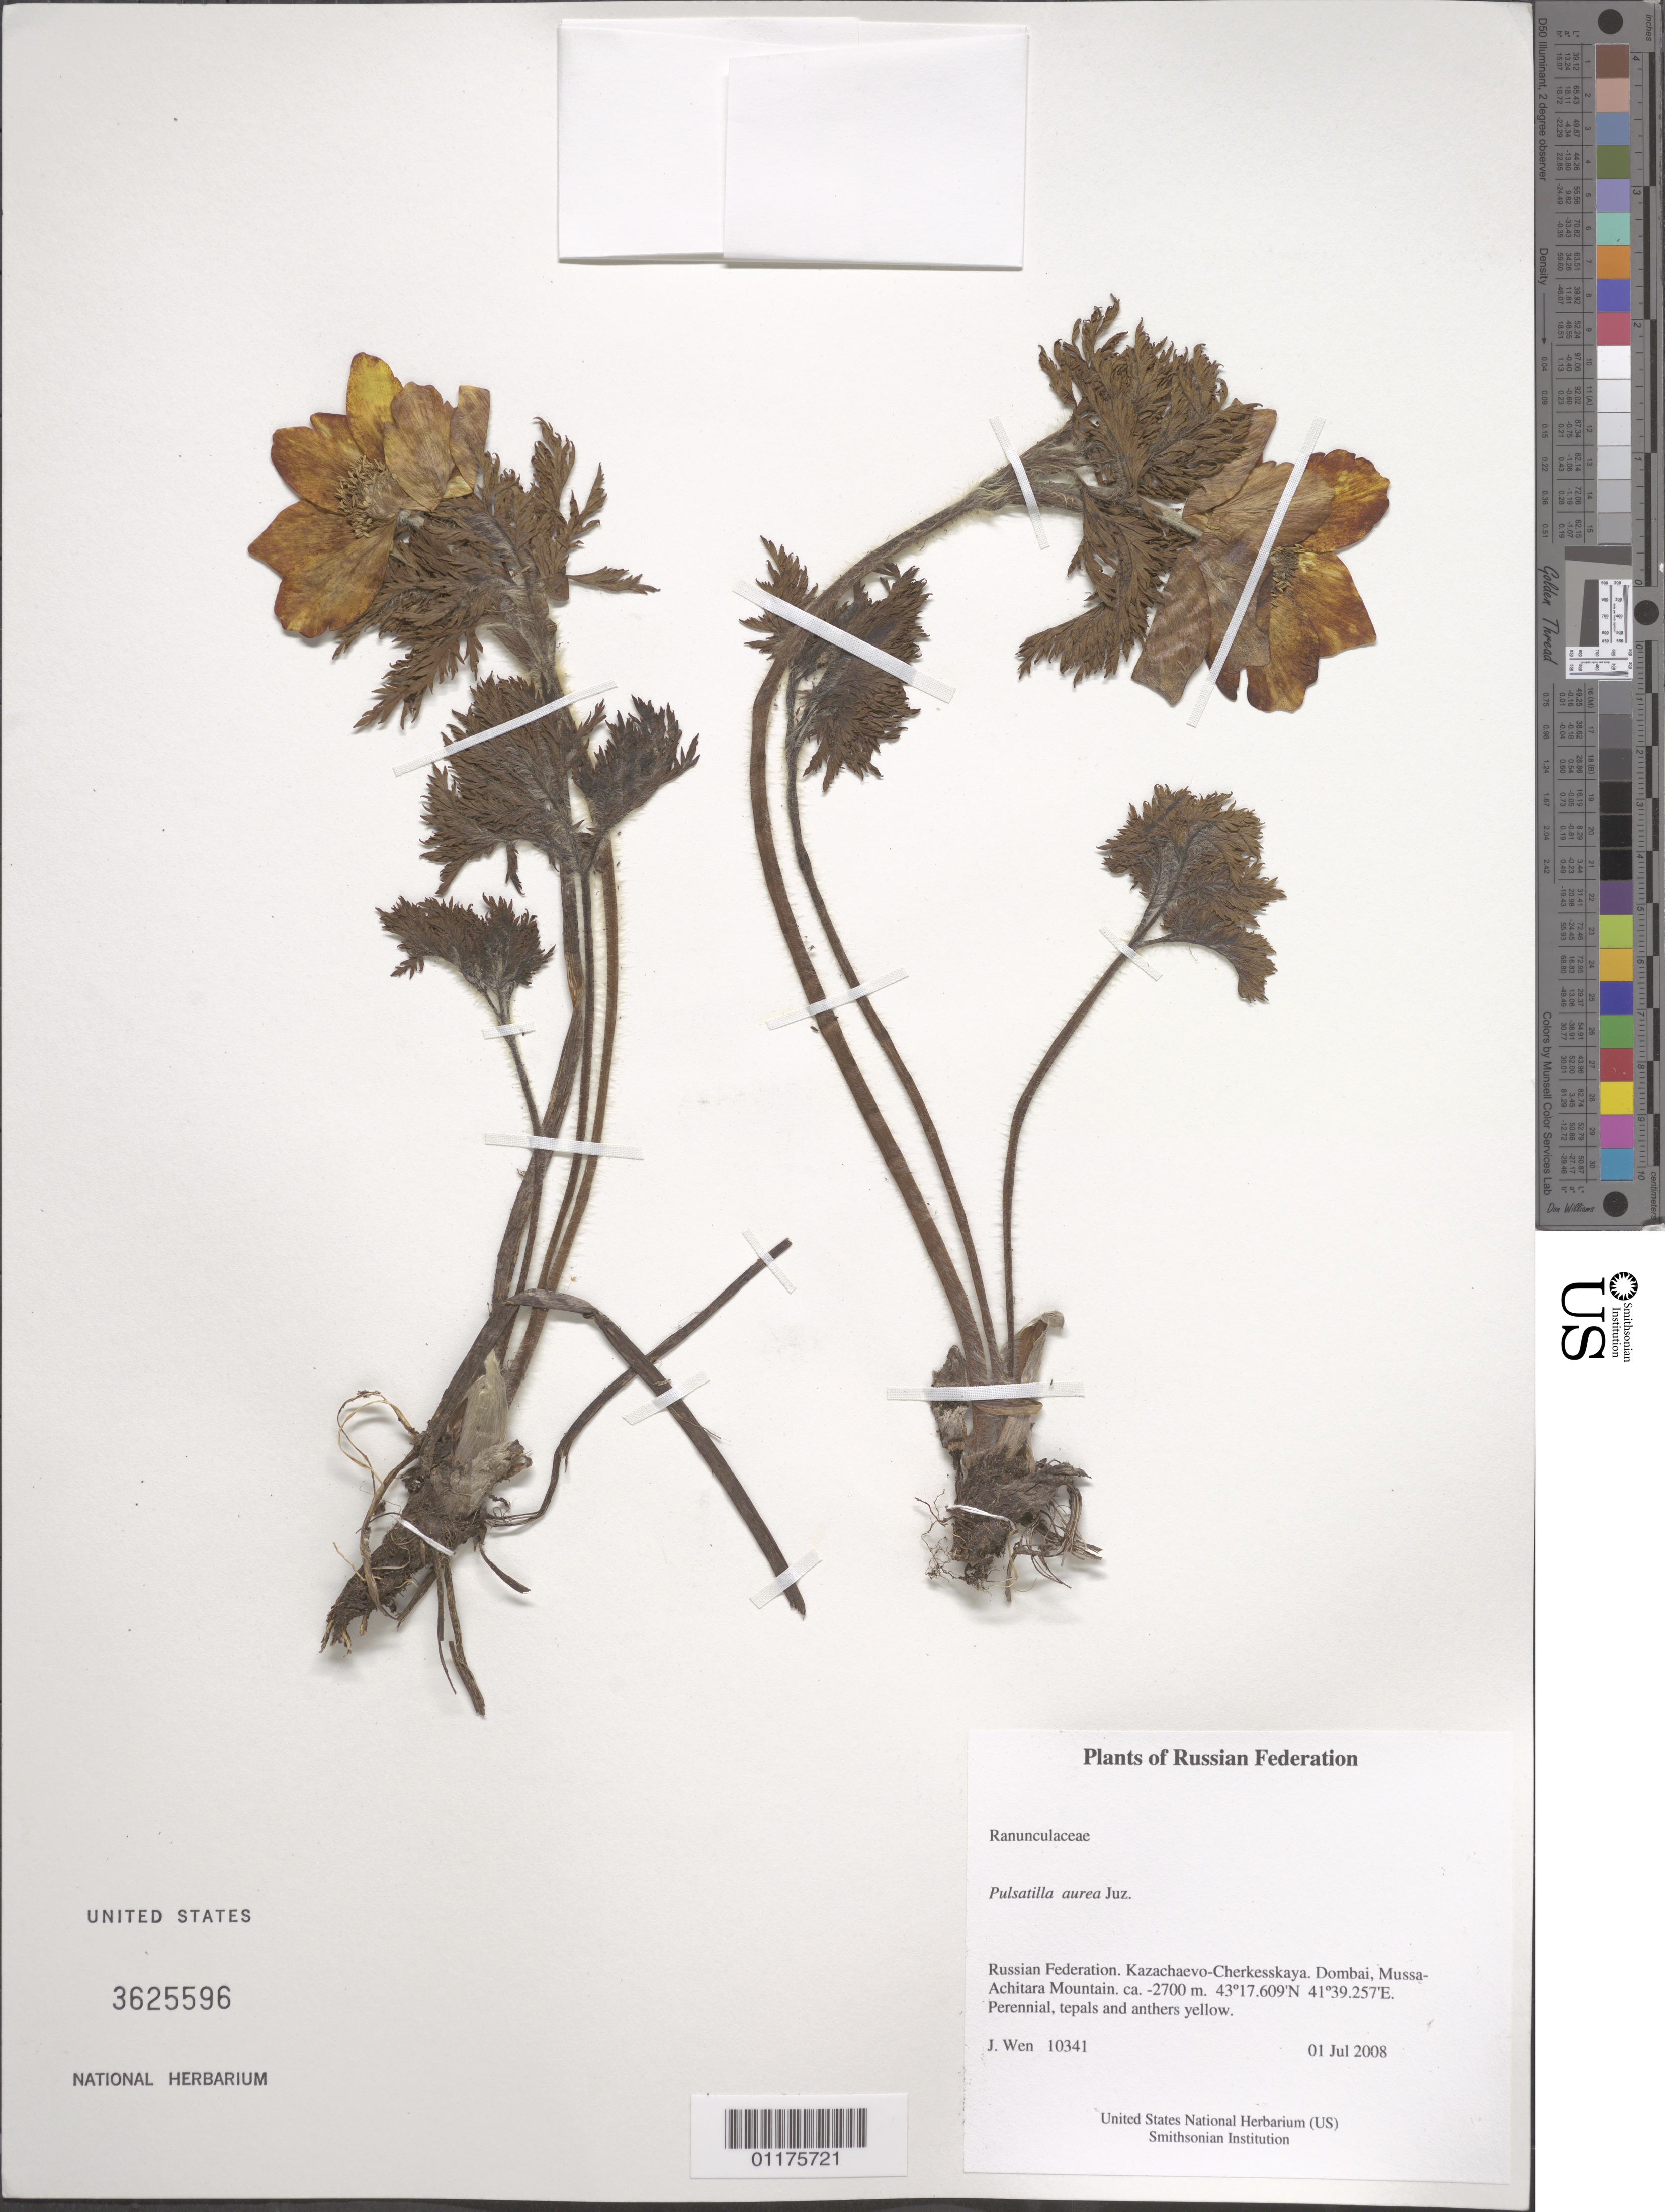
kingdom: Plantae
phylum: Tracheophyta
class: Magnoliopsida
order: Ranunculales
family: Ranunculaceae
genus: Pulsatilla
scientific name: Pulsatilla aurea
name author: Juz.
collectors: J. Wen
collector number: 10341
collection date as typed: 01 Jul 2008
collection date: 2008-07-01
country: Russian Federation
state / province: Karachay-Cherkess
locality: Dombai, Mussa-Achitara Mountain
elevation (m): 2700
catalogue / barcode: US 3625596